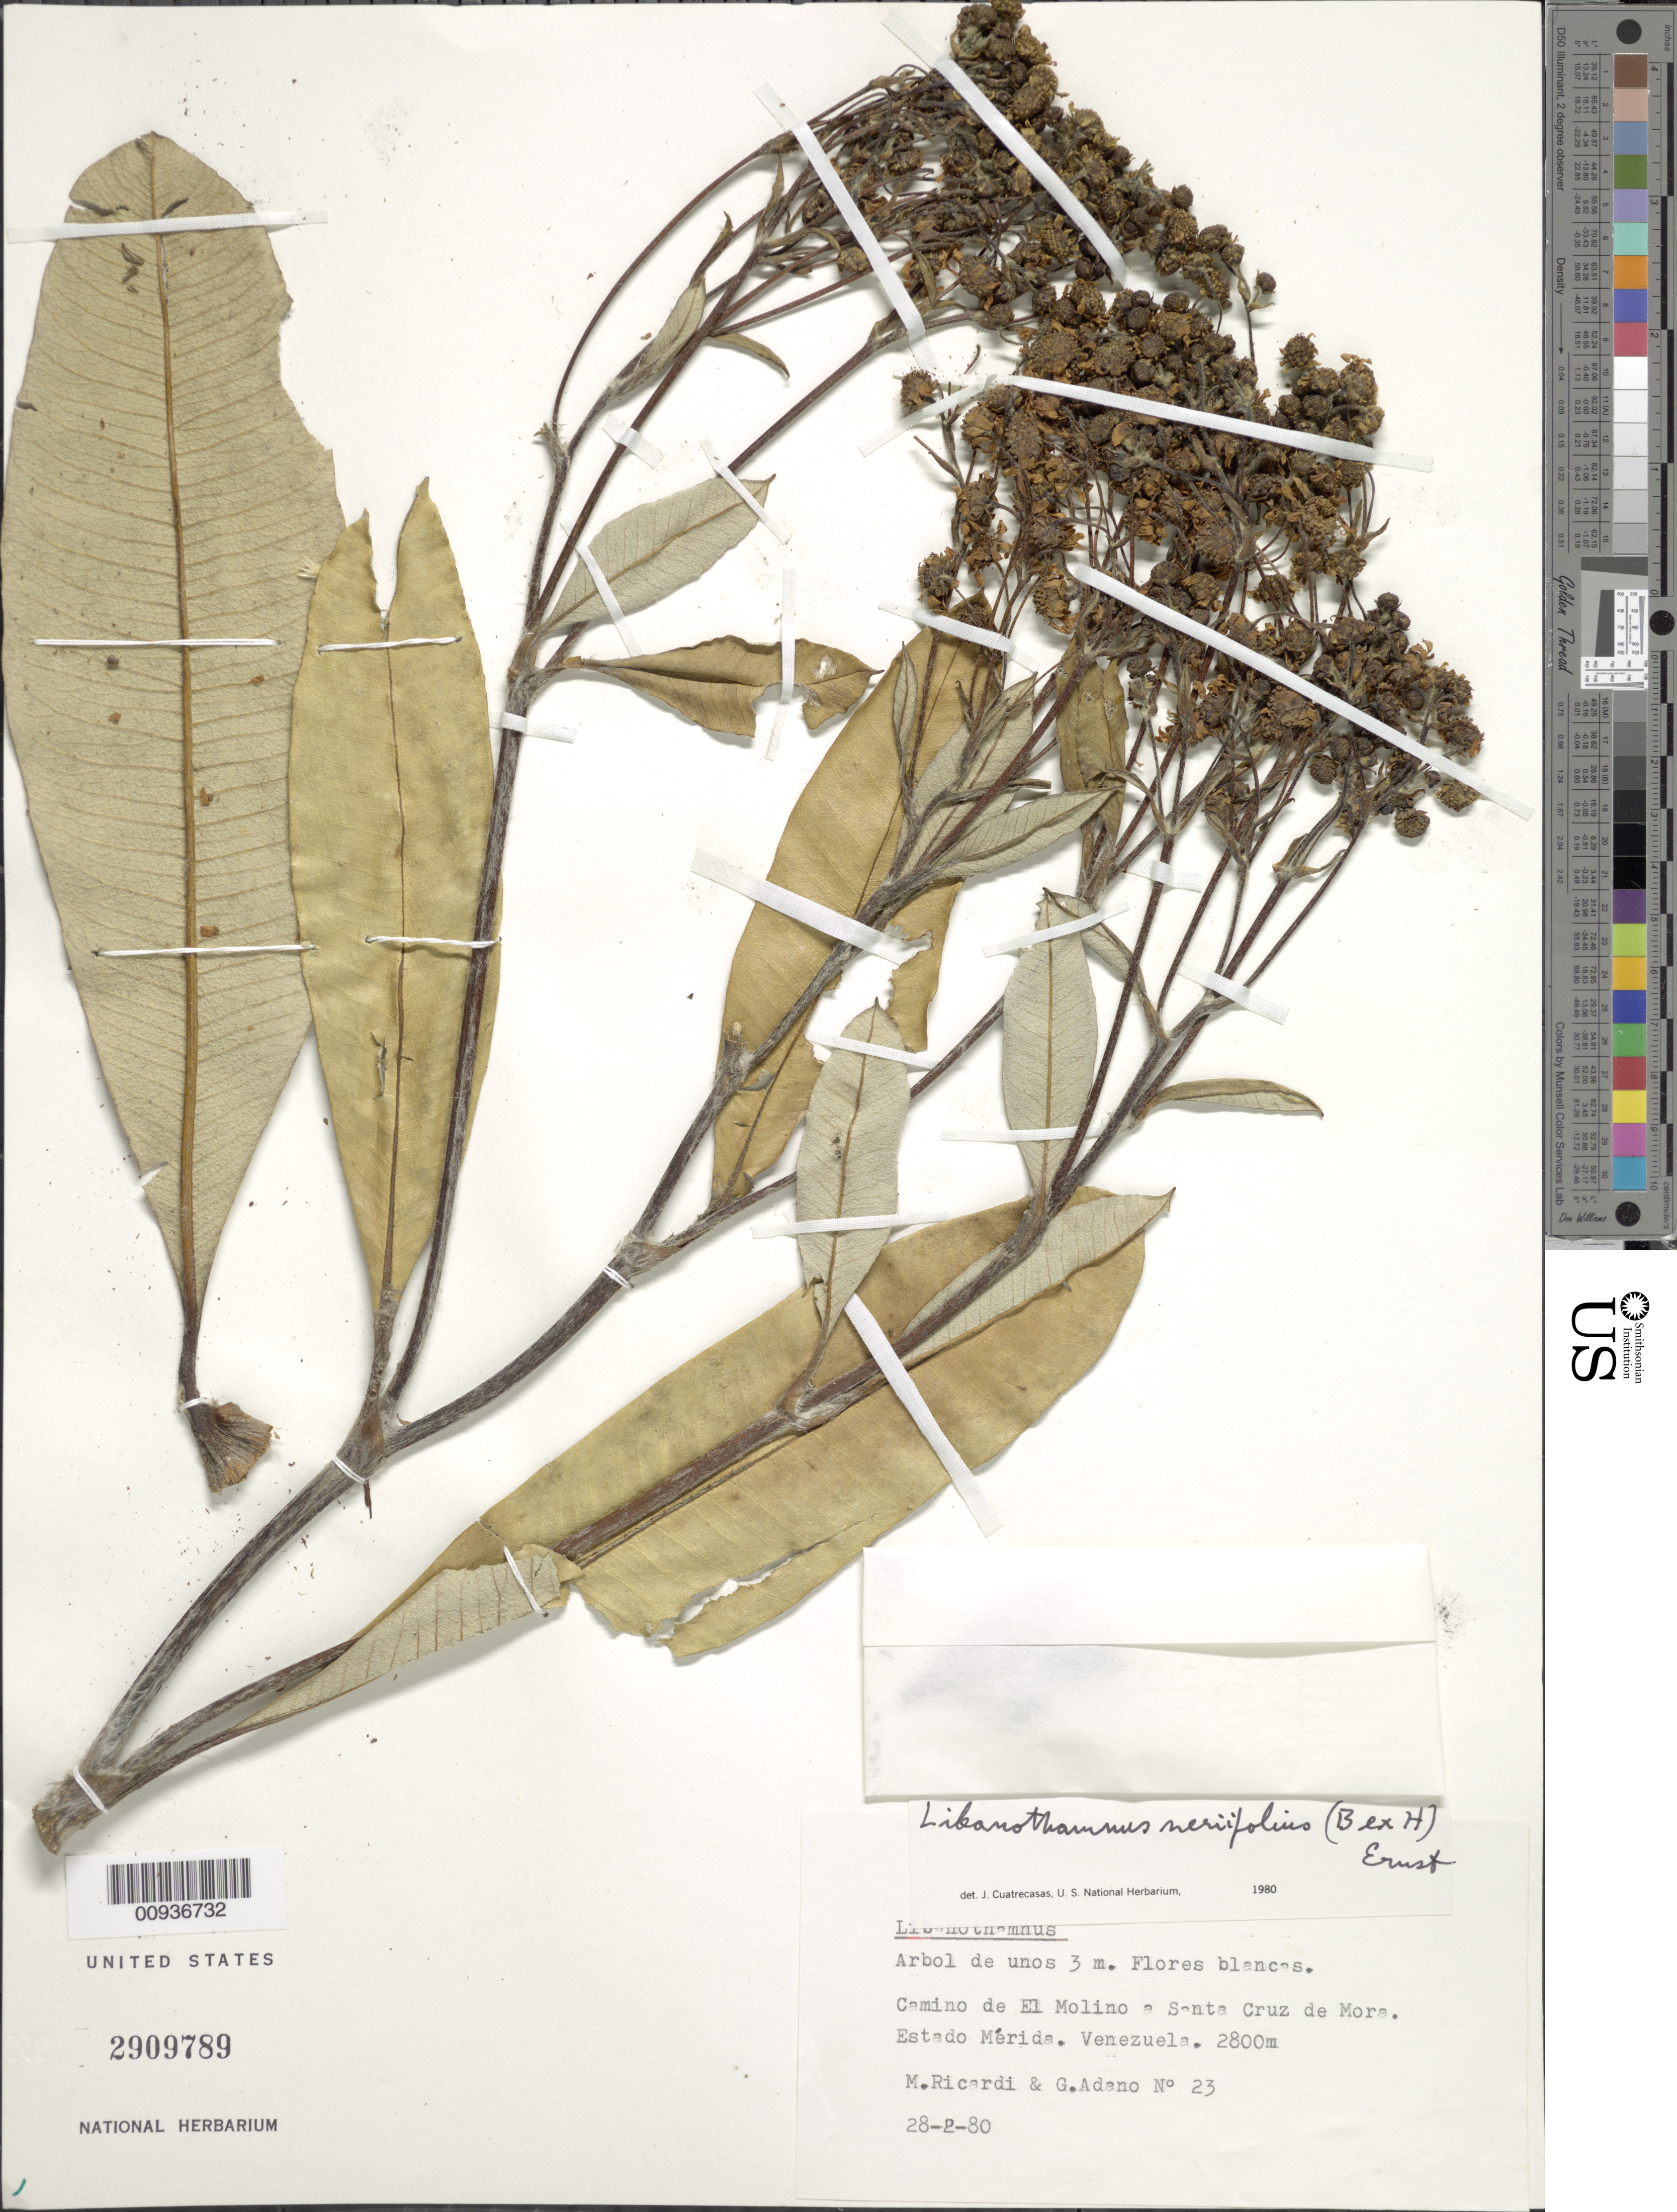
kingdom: Plantae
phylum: Tracheophyta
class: Magnoliopsida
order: Asterales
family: Asteraceae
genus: Libanothamnus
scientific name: Libanothamnus neriifolius var. columbicus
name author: (Cuatrec.) Cuatrec.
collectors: M. Ricardi & G. Adamo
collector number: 23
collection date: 1980-02-28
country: Venezuela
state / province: Mérida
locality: Camino de El Molino a Santa Cruz de Mora.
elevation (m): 2800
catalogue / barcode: US 2909789